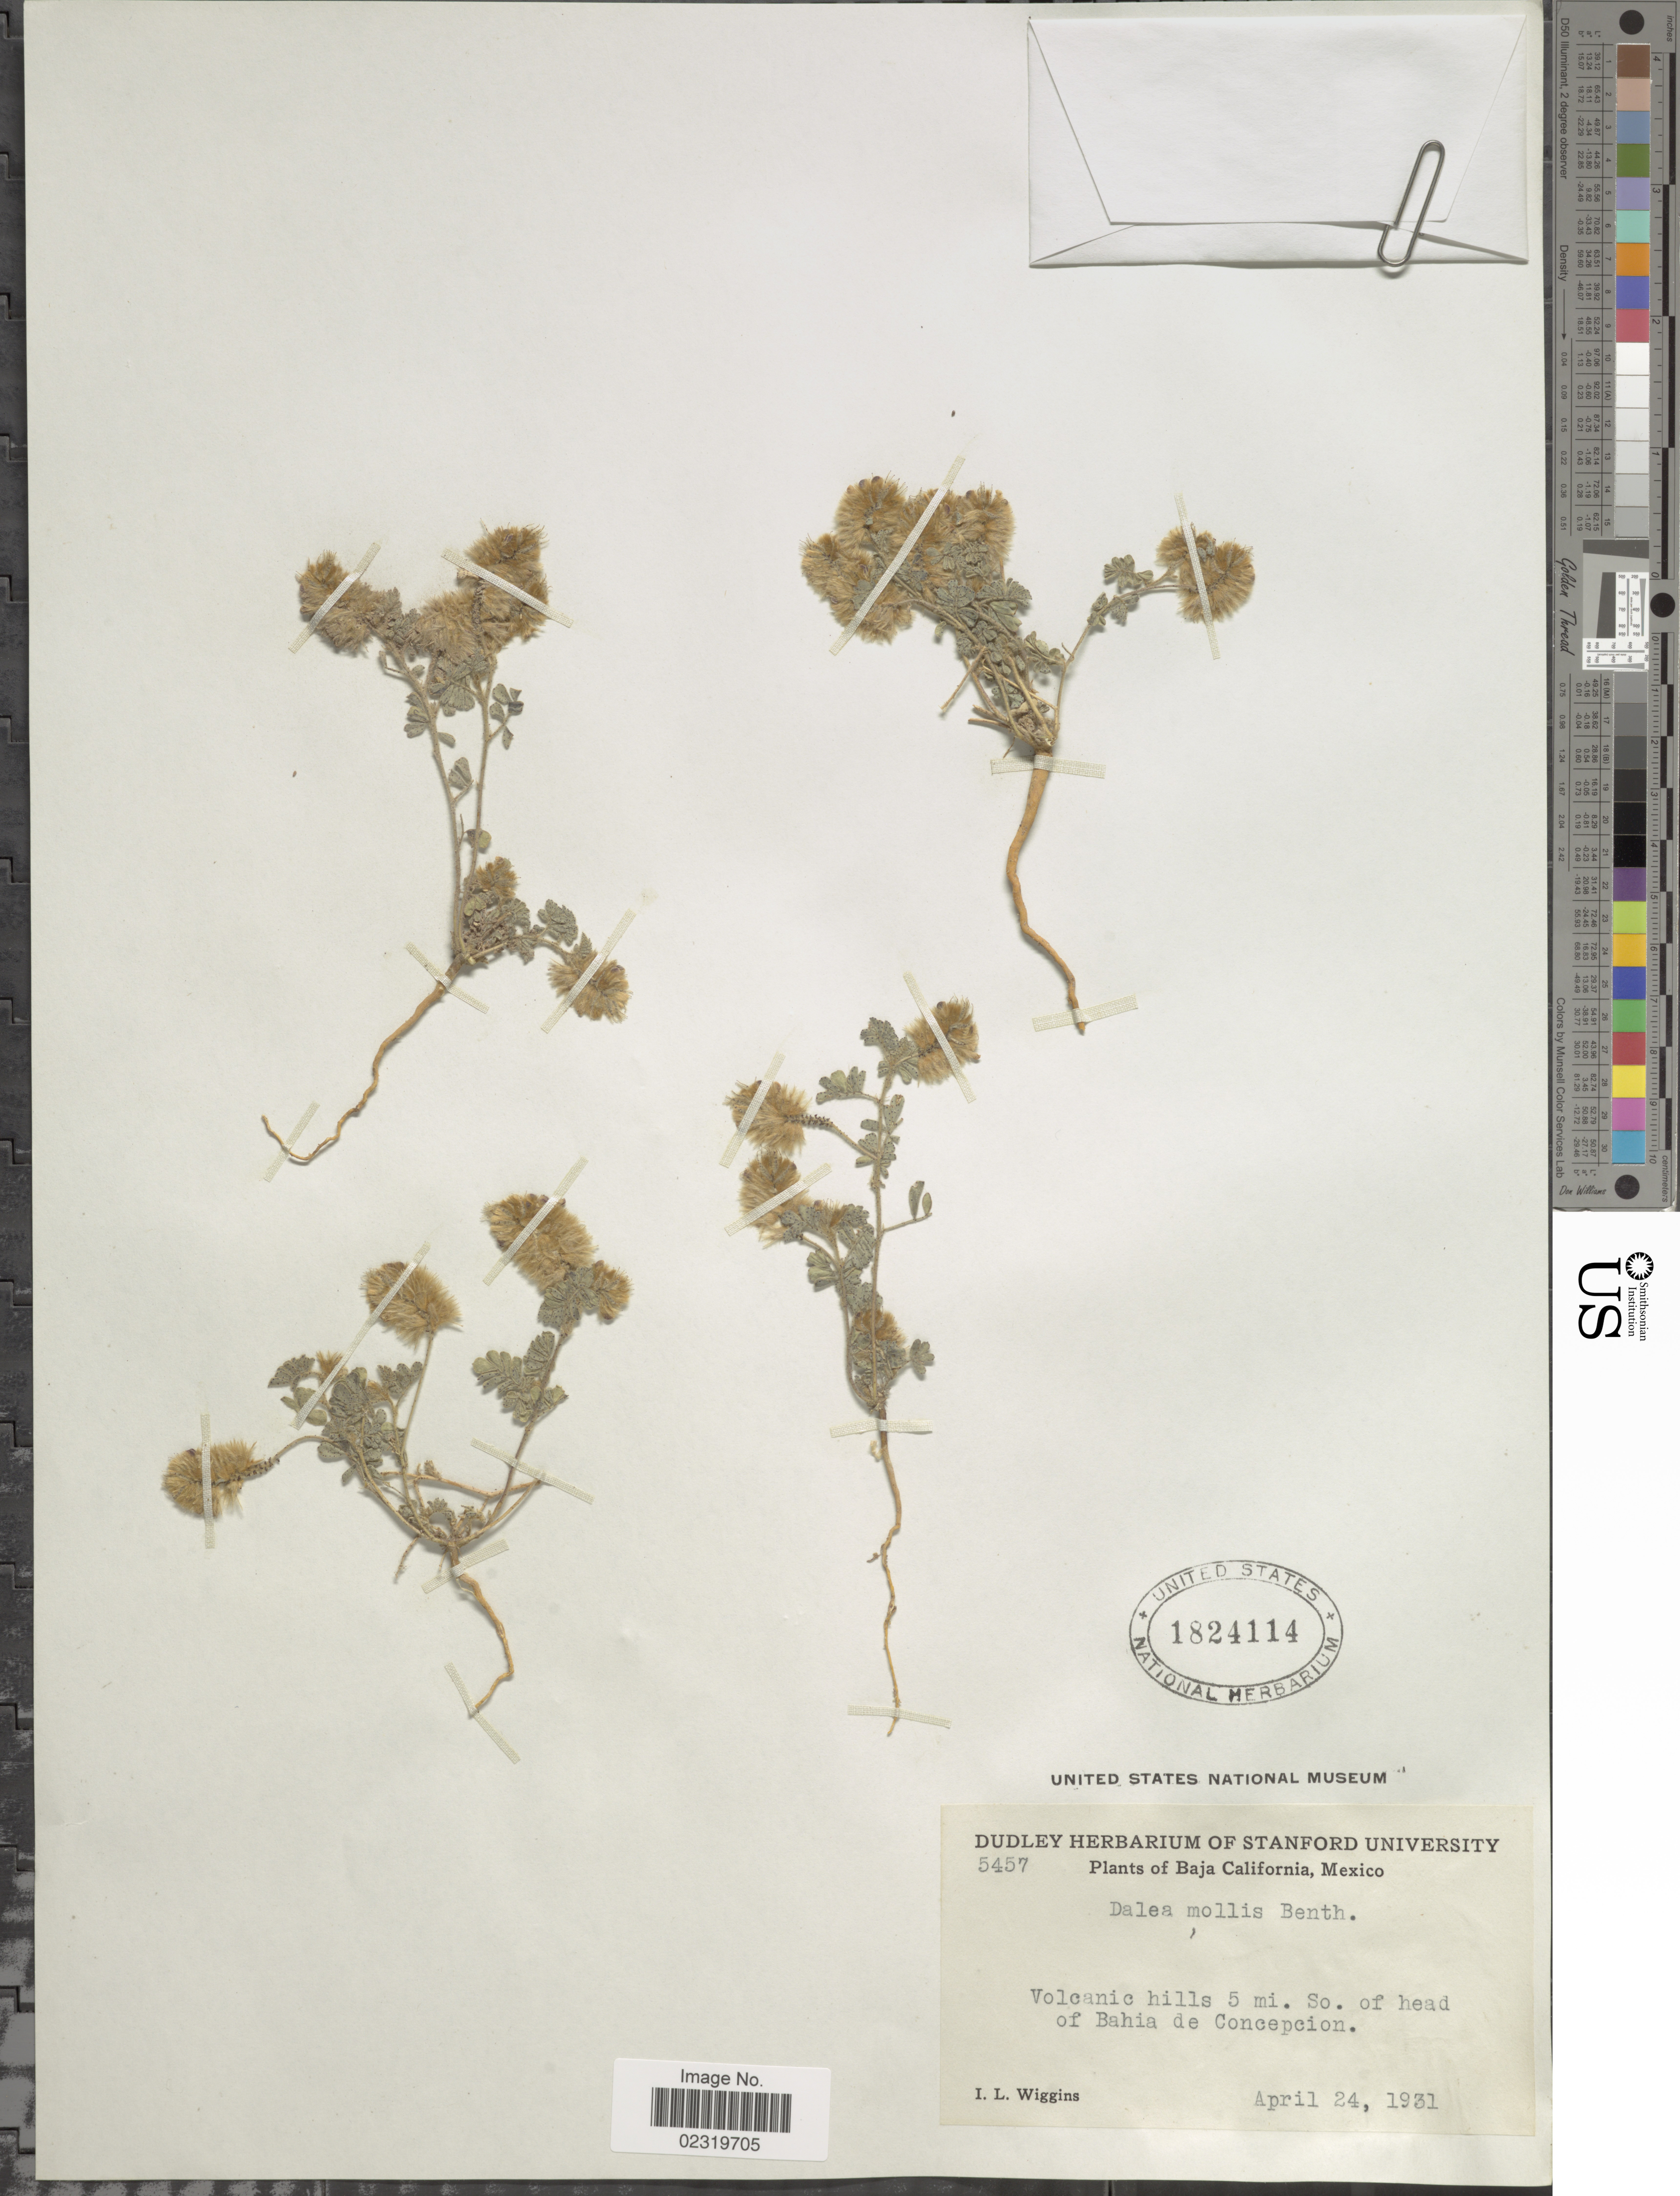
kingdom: Plantae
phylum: Tracheophyta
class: Magnoliopsida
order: Fabales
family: Fabaceae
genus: Dalea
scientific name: Dalea mollis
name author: Benth.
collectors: I. L. Wiggins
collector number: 5457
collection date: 1931-04-24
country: Mexico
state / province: Baja California Sur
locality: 5 mi So. of head of Bahia de Concepcion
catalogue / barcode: US 1824114